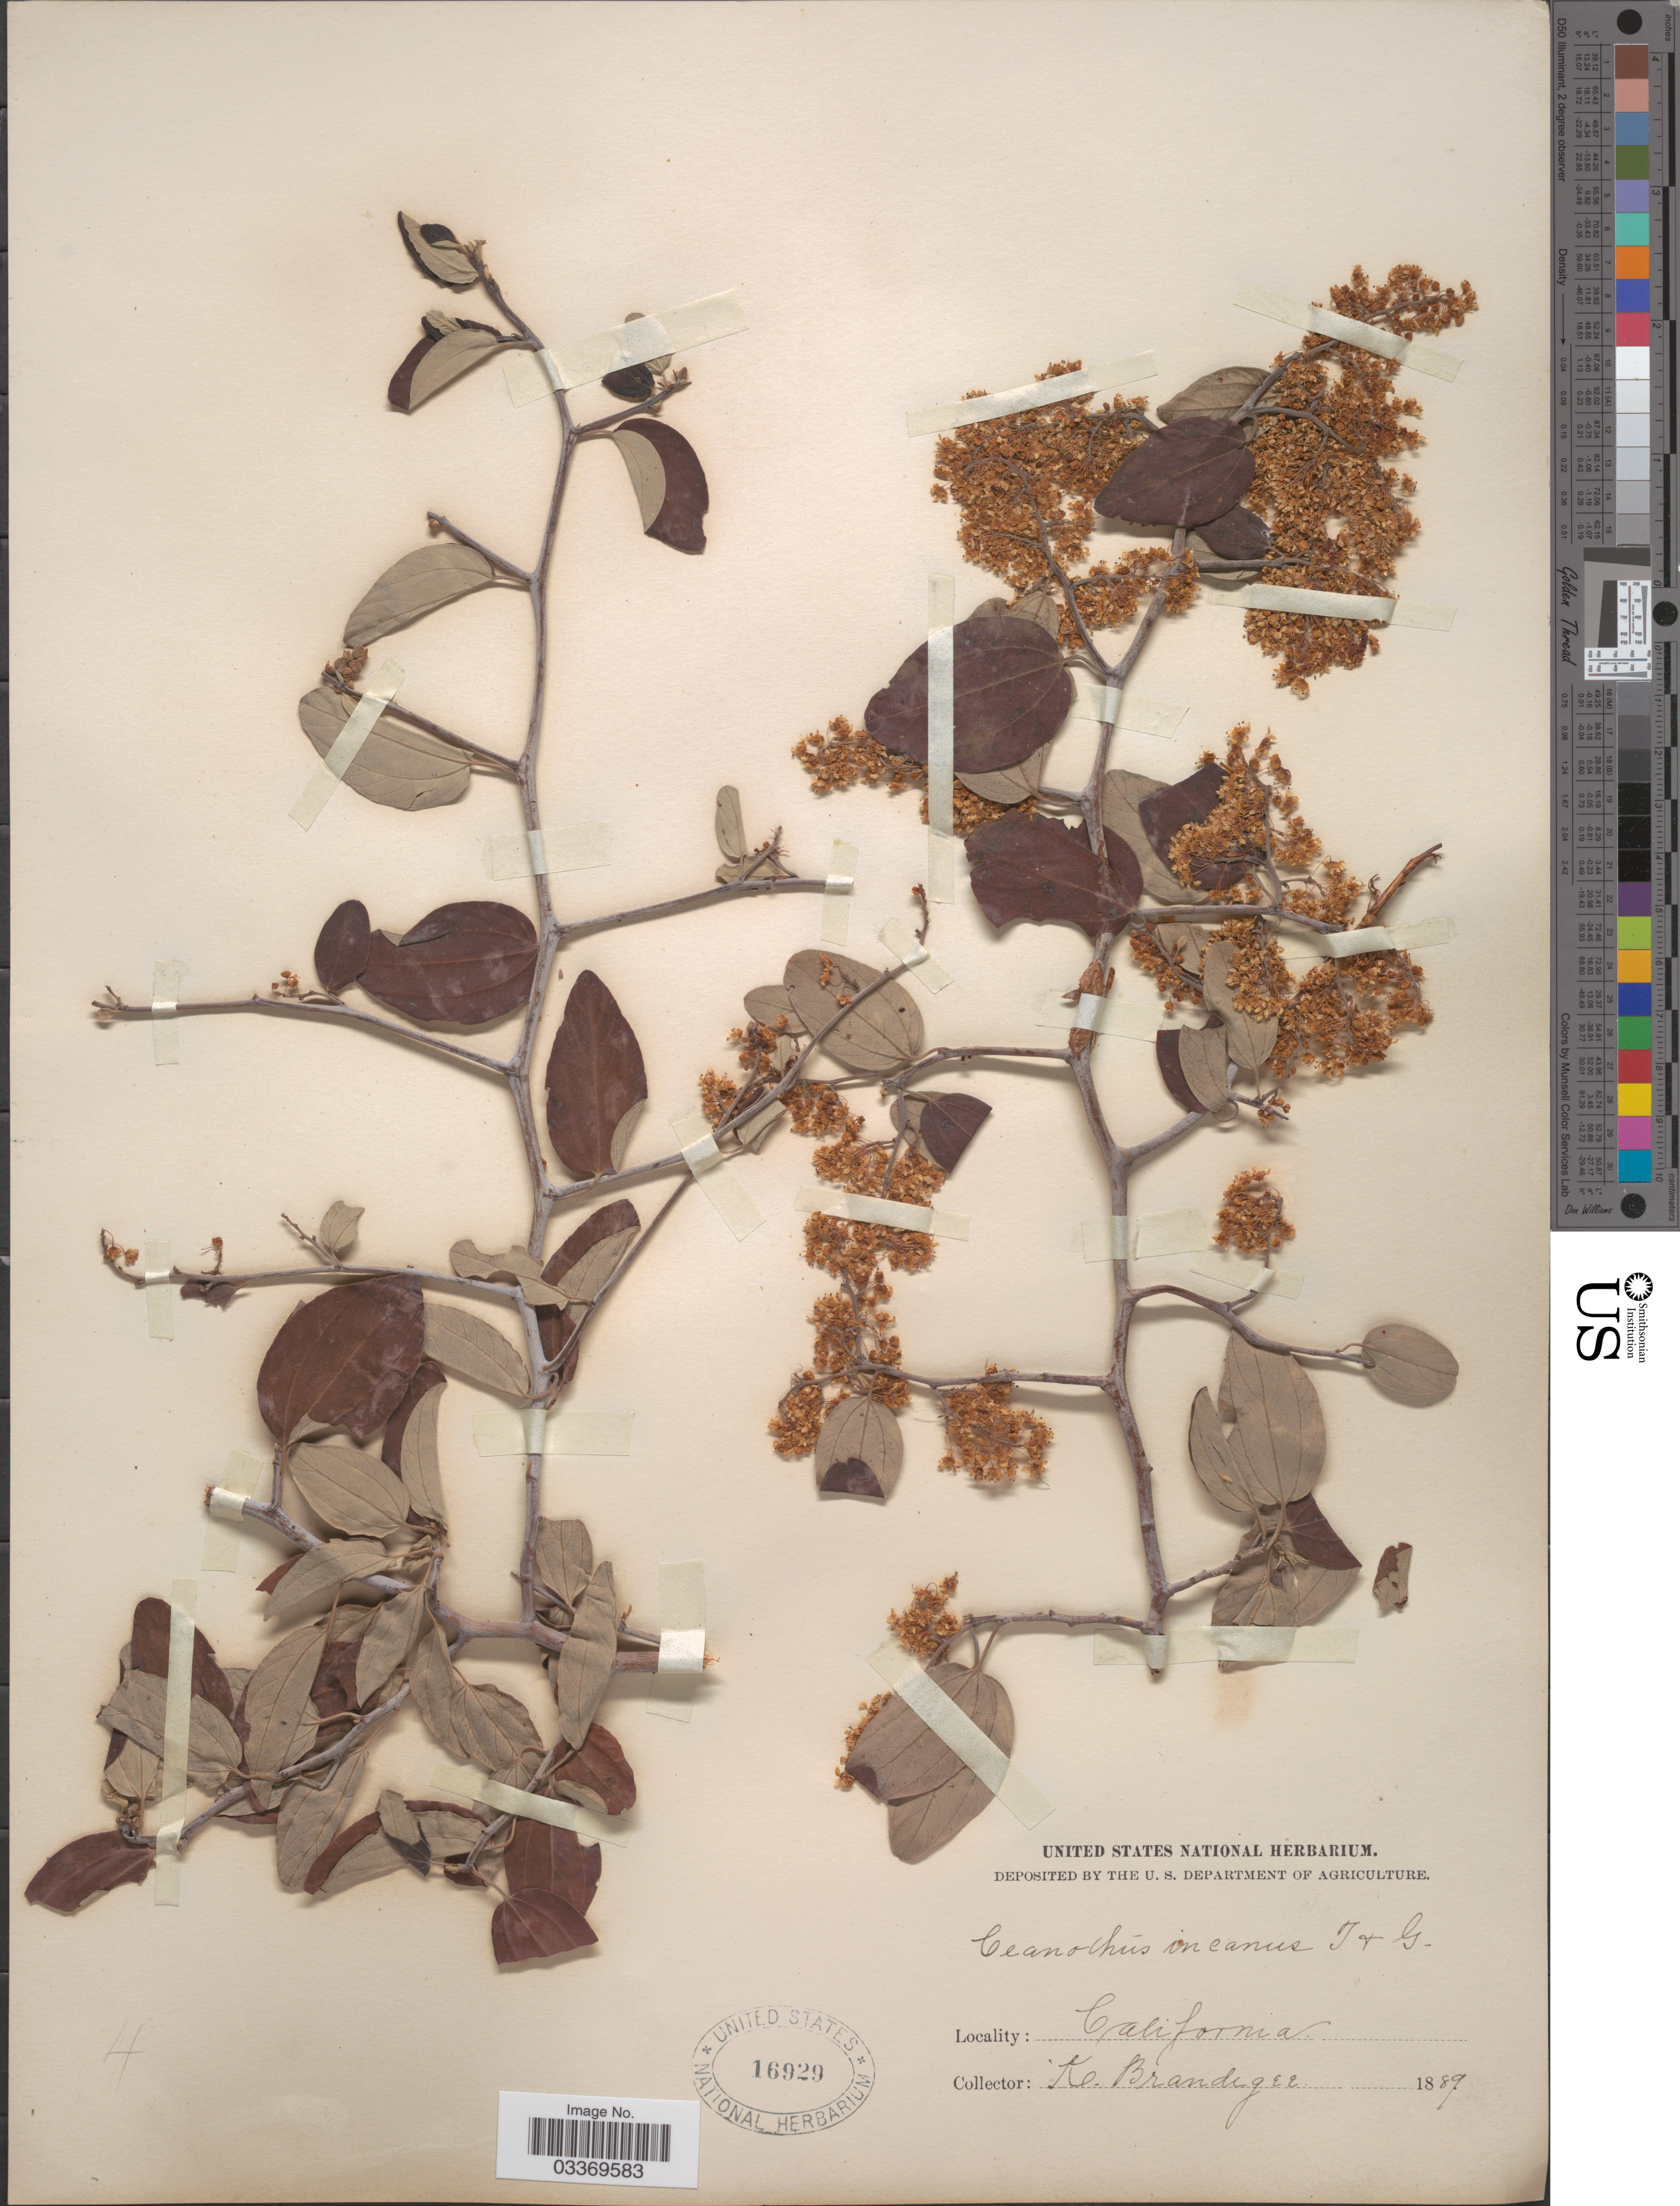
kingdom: Plantae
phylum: Tracheophyta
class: Magnoliopsida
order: Rosales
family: Rhamnaceae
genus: Ceanothus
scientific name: Ceanothus incanus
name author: Torr. & A. Gray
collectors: K. Brandegee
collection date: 1889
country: United States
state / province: California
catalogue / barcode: US 16929